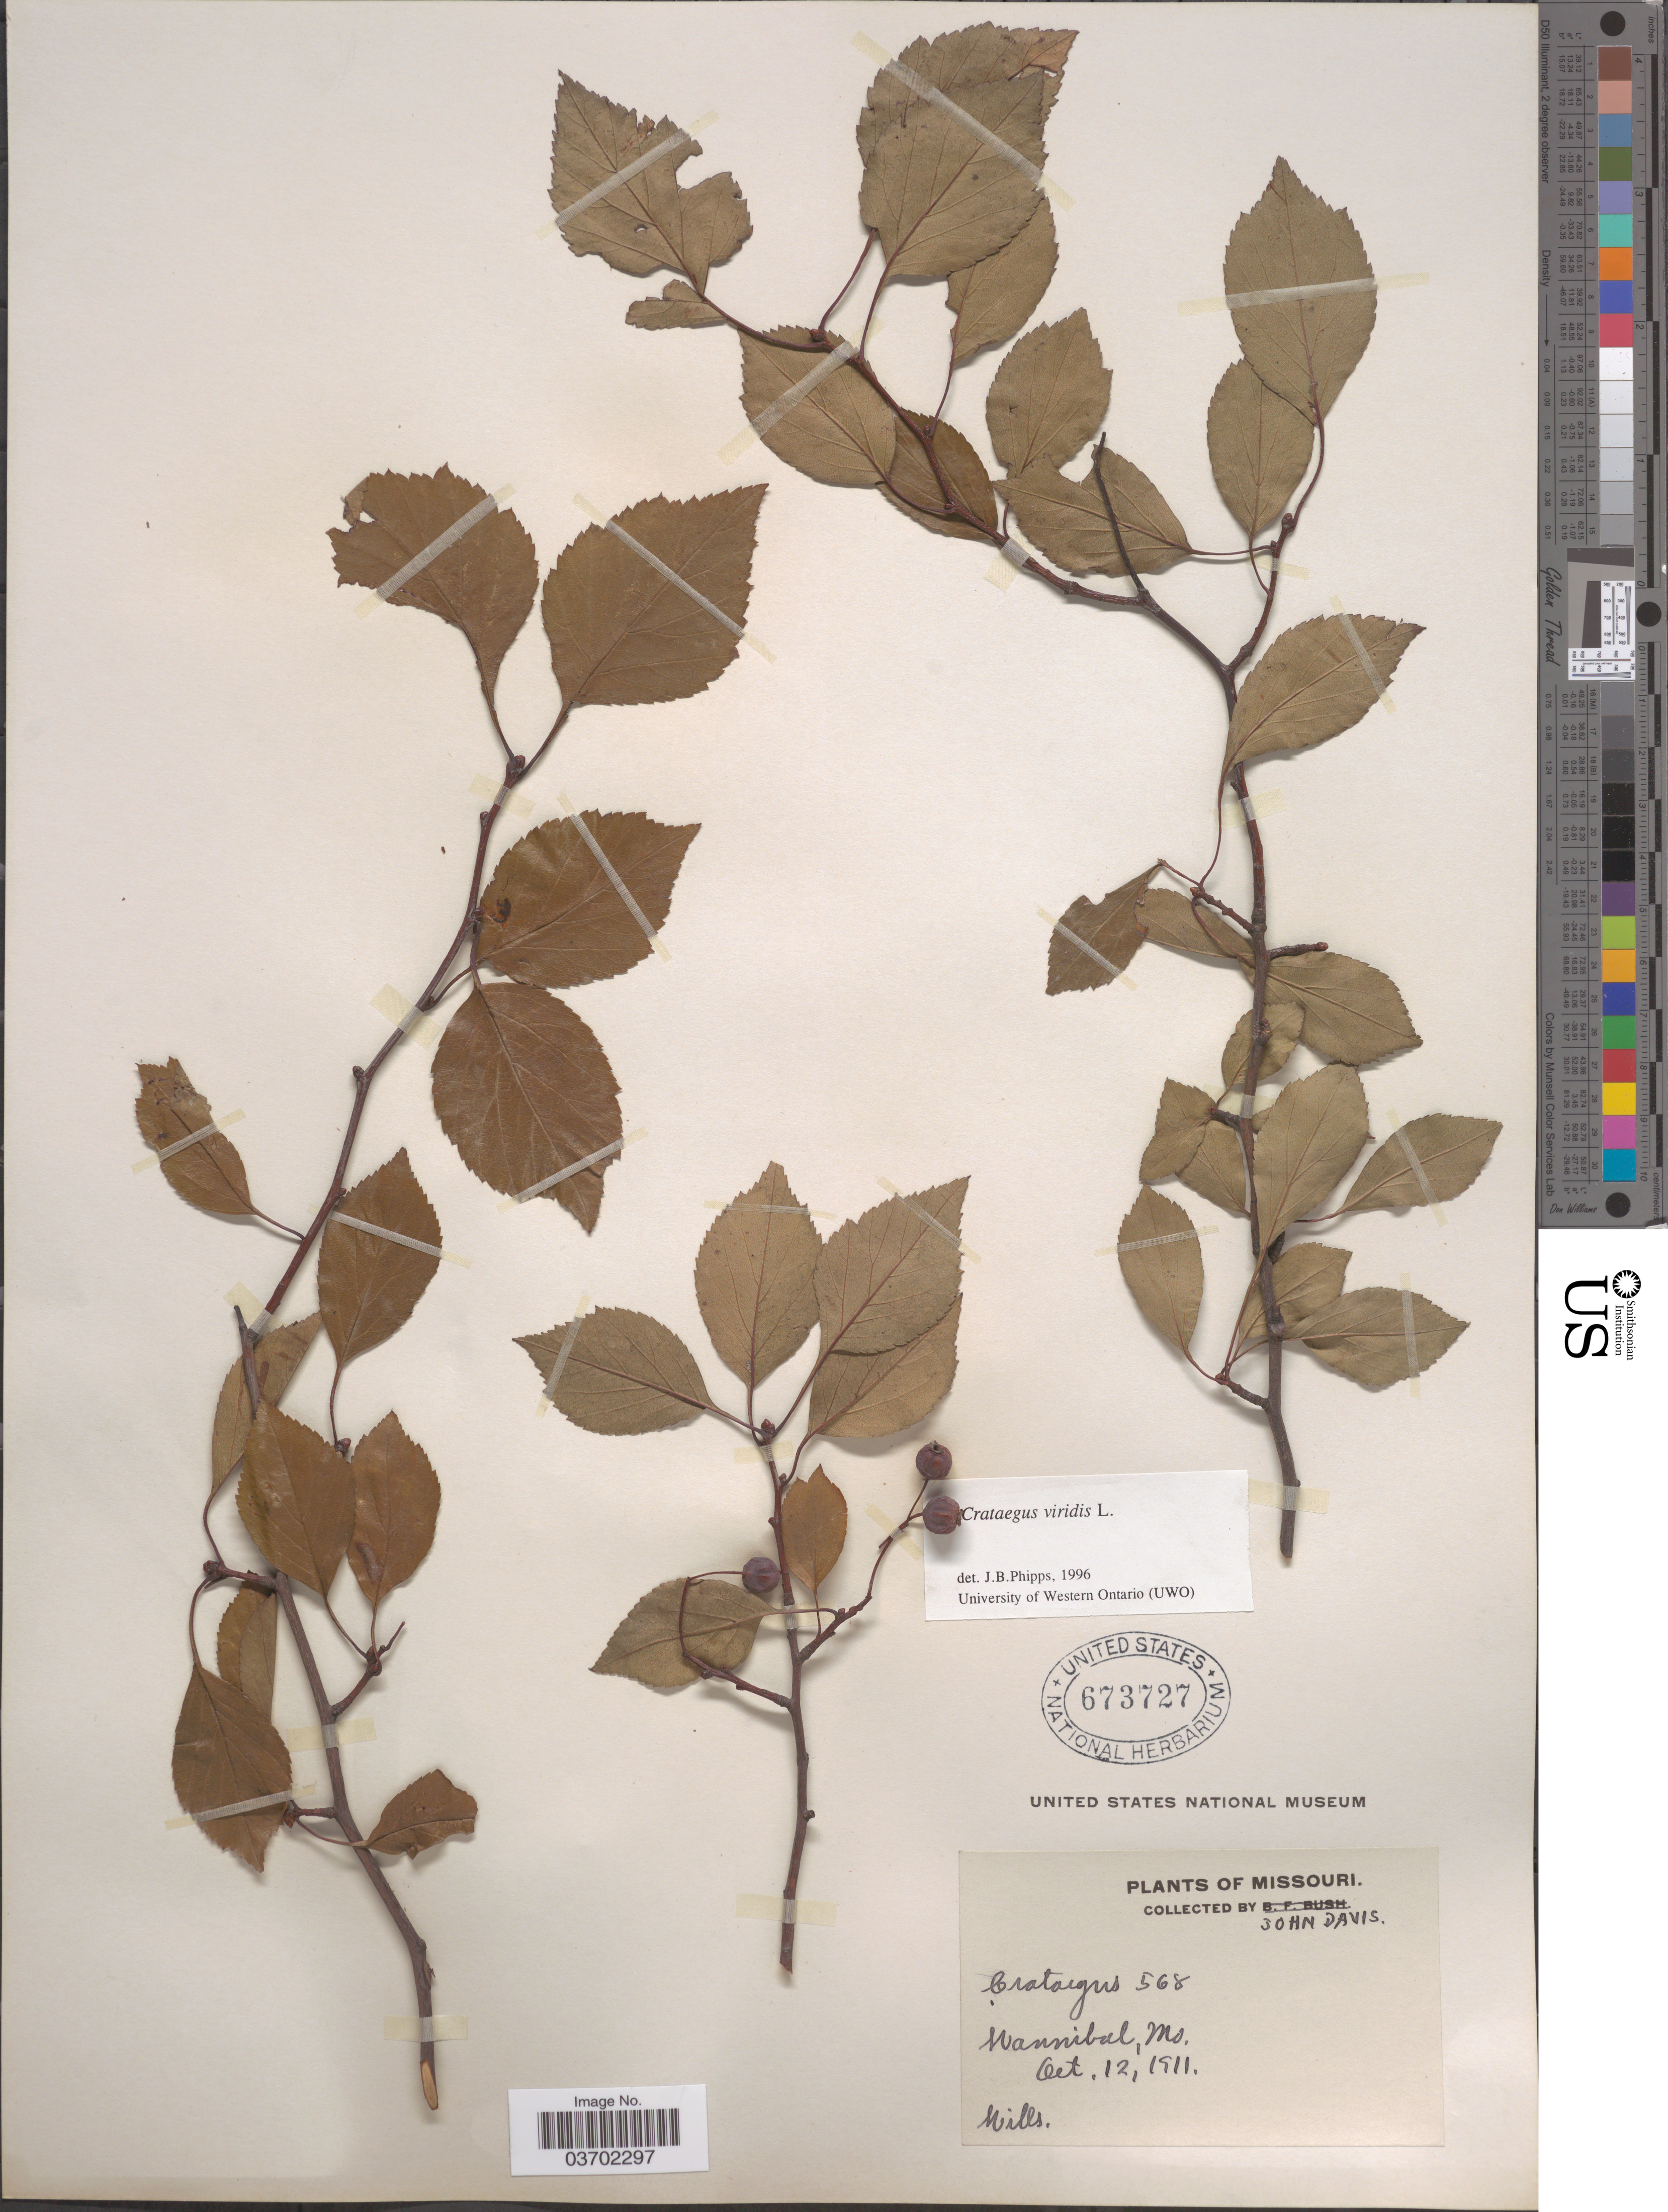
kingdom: Plantae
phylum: Tracheophyta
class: Magnoliopsida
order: Rosales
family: Rosaceae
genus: Crataegus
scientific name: Crataegus viridis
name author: L.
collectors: J. Davis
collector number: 568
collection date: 1911-10-12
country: United States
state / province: Missouri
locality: Hannibal.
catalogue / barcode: US 673727